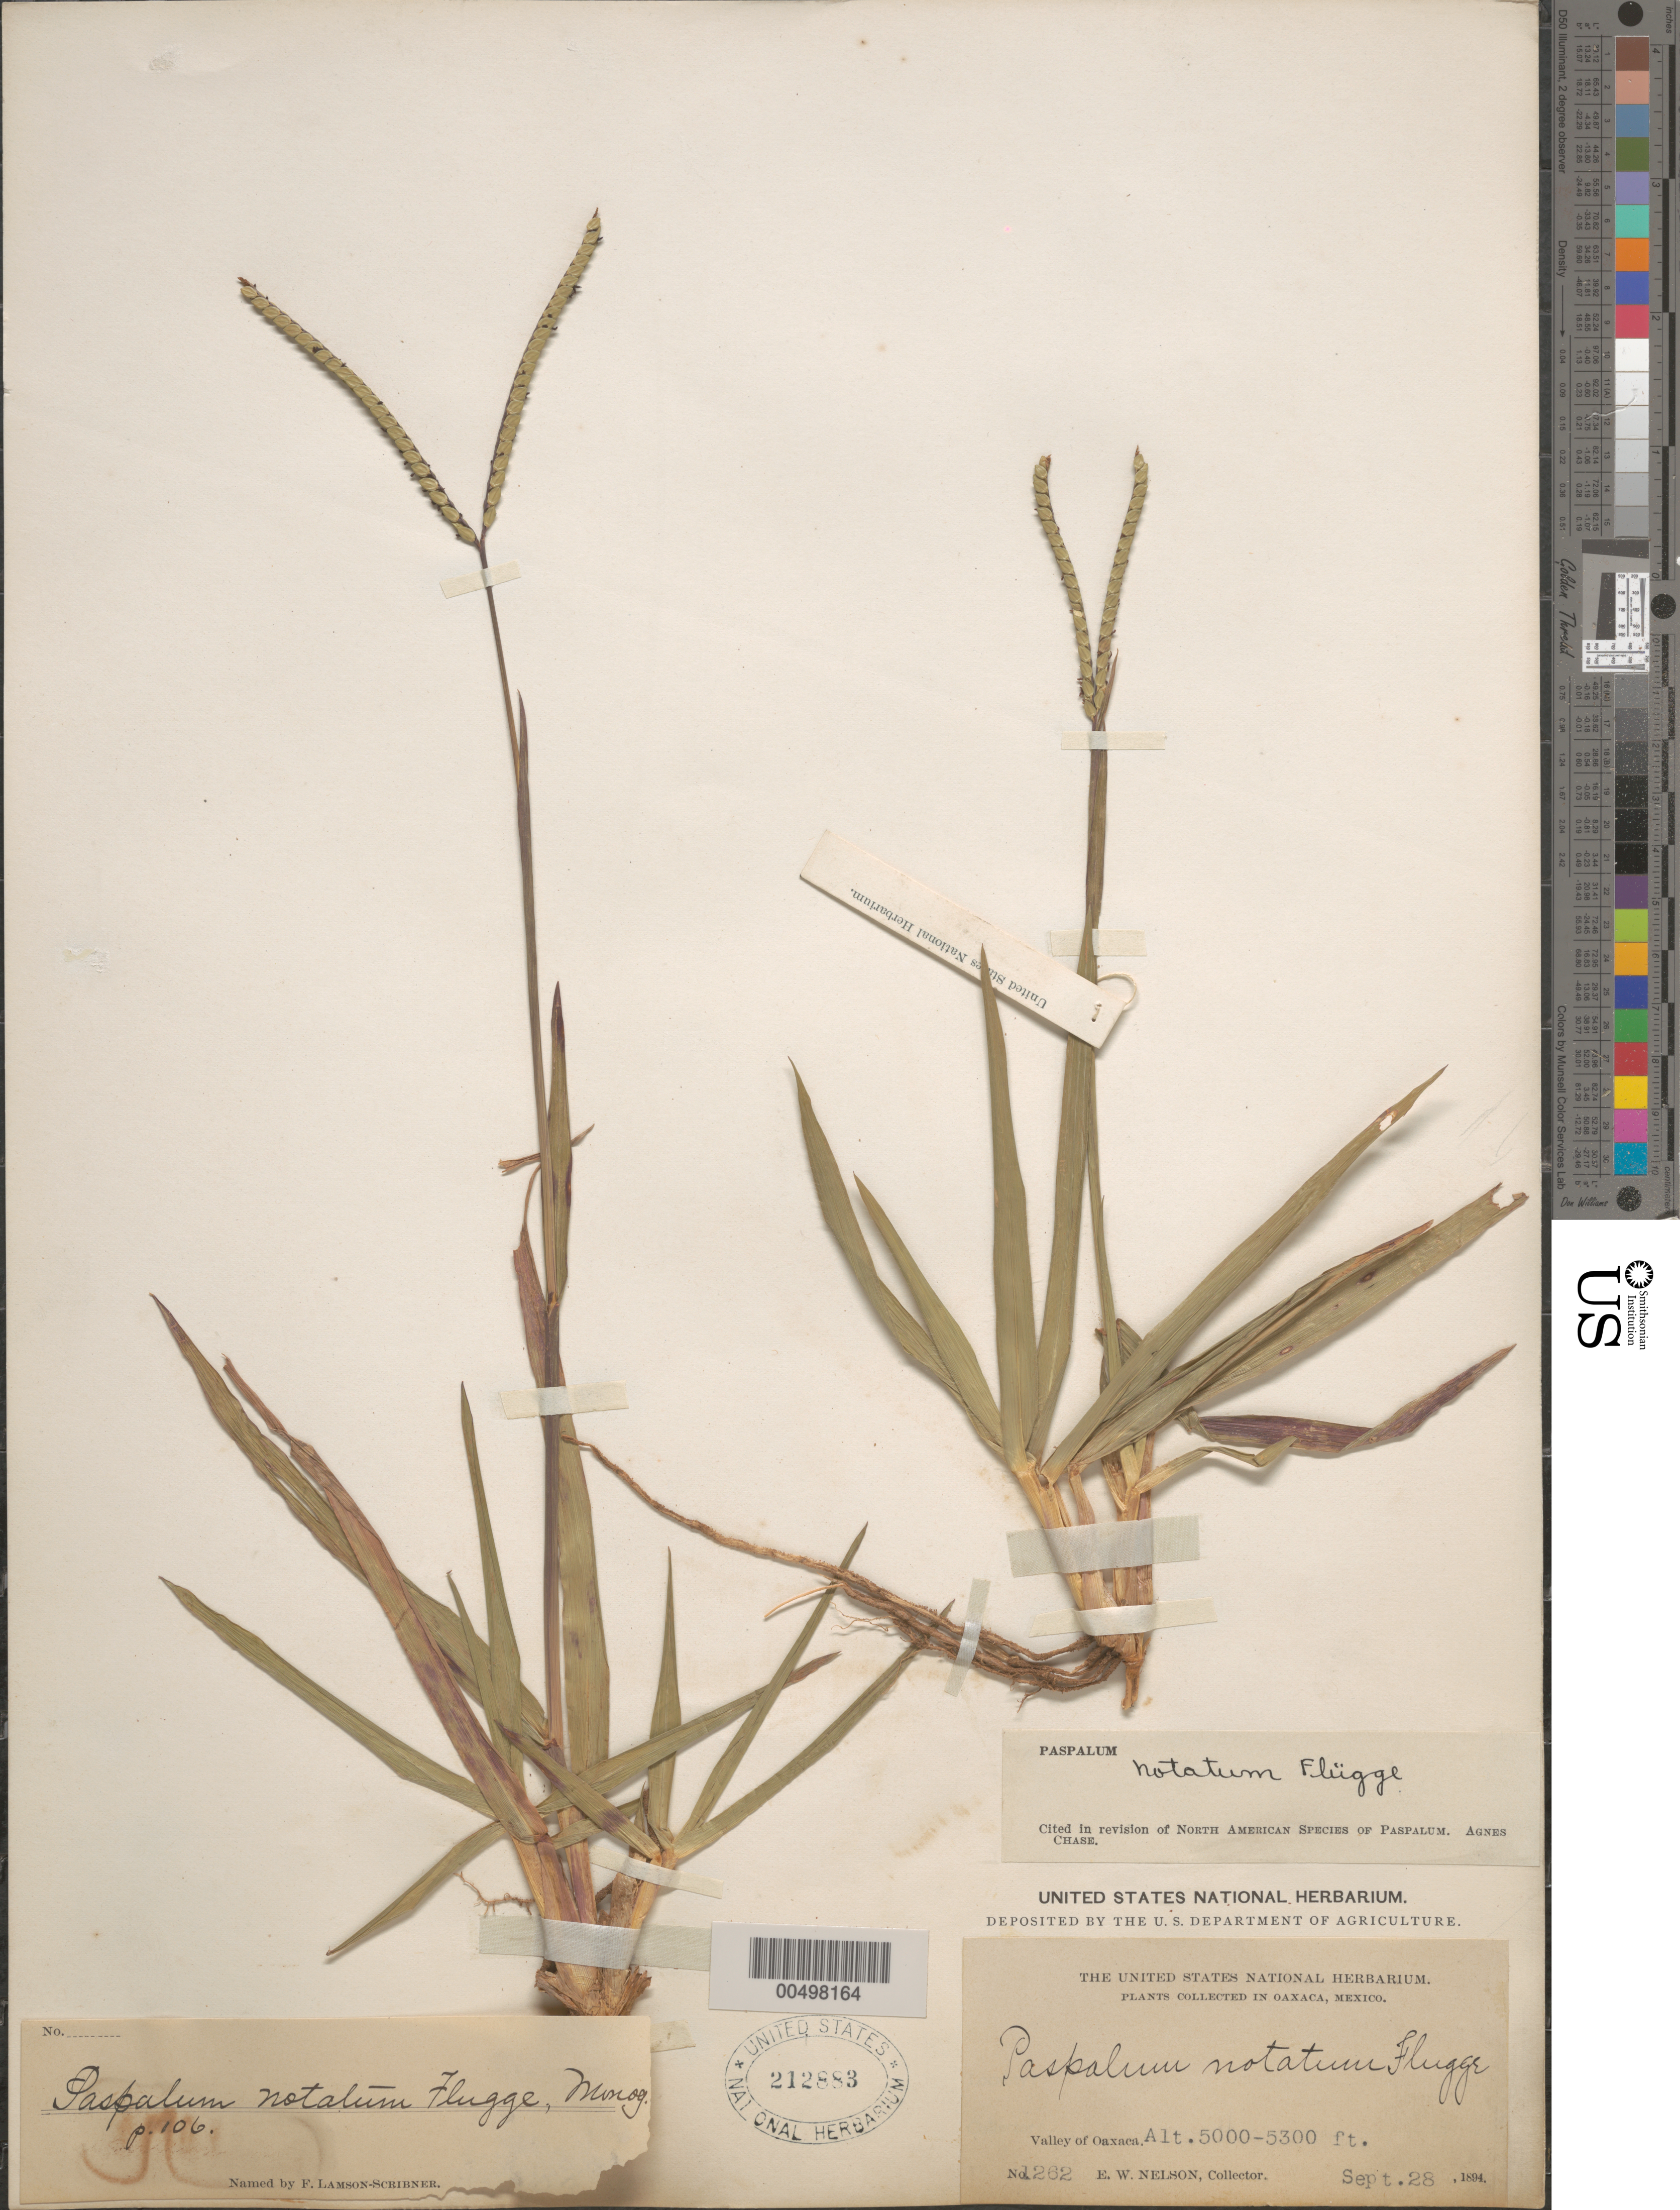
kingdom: Plantae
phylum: Tracheophyta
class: Liliopsida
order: Poales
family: Poaceae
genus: Paspalum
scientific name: Paspalum notatum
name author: Flüggé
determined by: Chase, [M.] Agnes, (US)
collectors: E. W. Nelson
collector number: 1262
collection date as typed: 28 Sep 1894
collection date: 1894-09-28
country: Mexico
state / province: Oaxaca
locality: Valley of Oaxaca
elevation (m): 1524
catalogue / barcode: US 212883